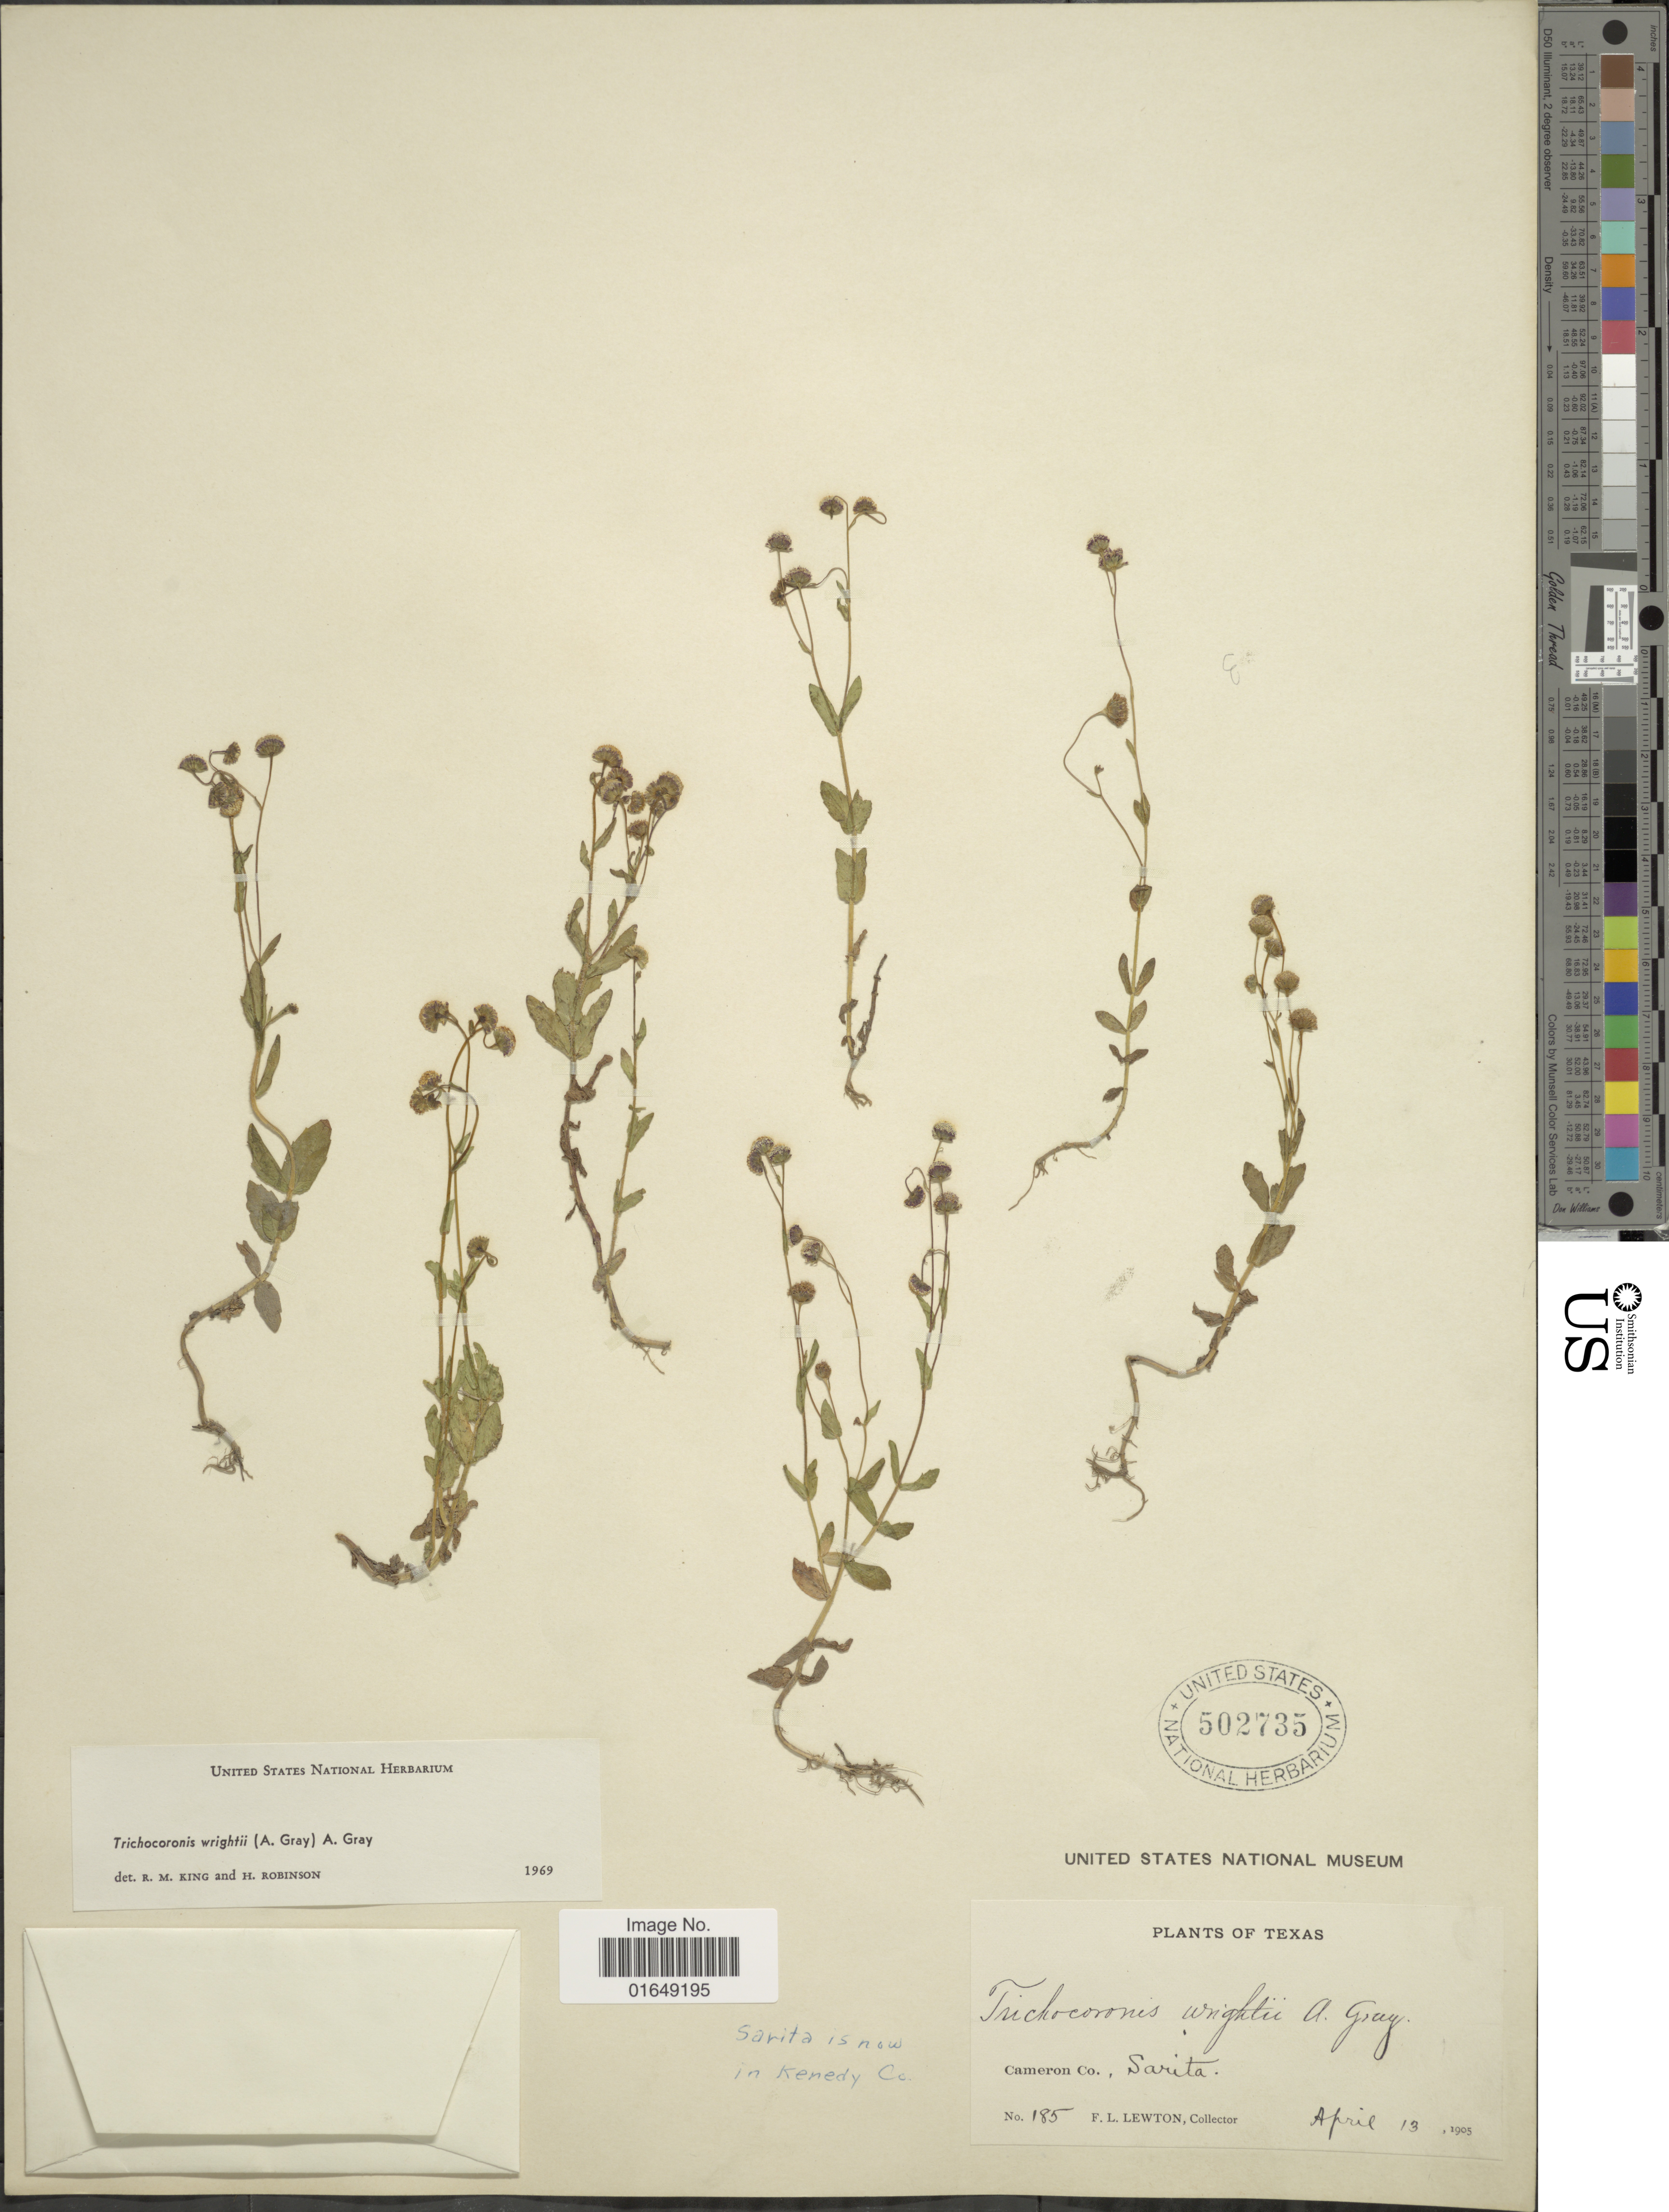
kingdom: Plantae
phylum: Tracheophyta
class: Magnoliopsida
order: Asterales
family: Asteraceae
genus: Trichocoronis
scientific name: Trichocoronis wrightii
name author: (Torr.) A. Gray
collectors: F. L. Lewton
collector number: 185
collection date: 1905-04-13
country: United States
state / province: Texas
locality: Cameron Co., Sarita in Kenedy Co.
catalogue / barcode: US 502735